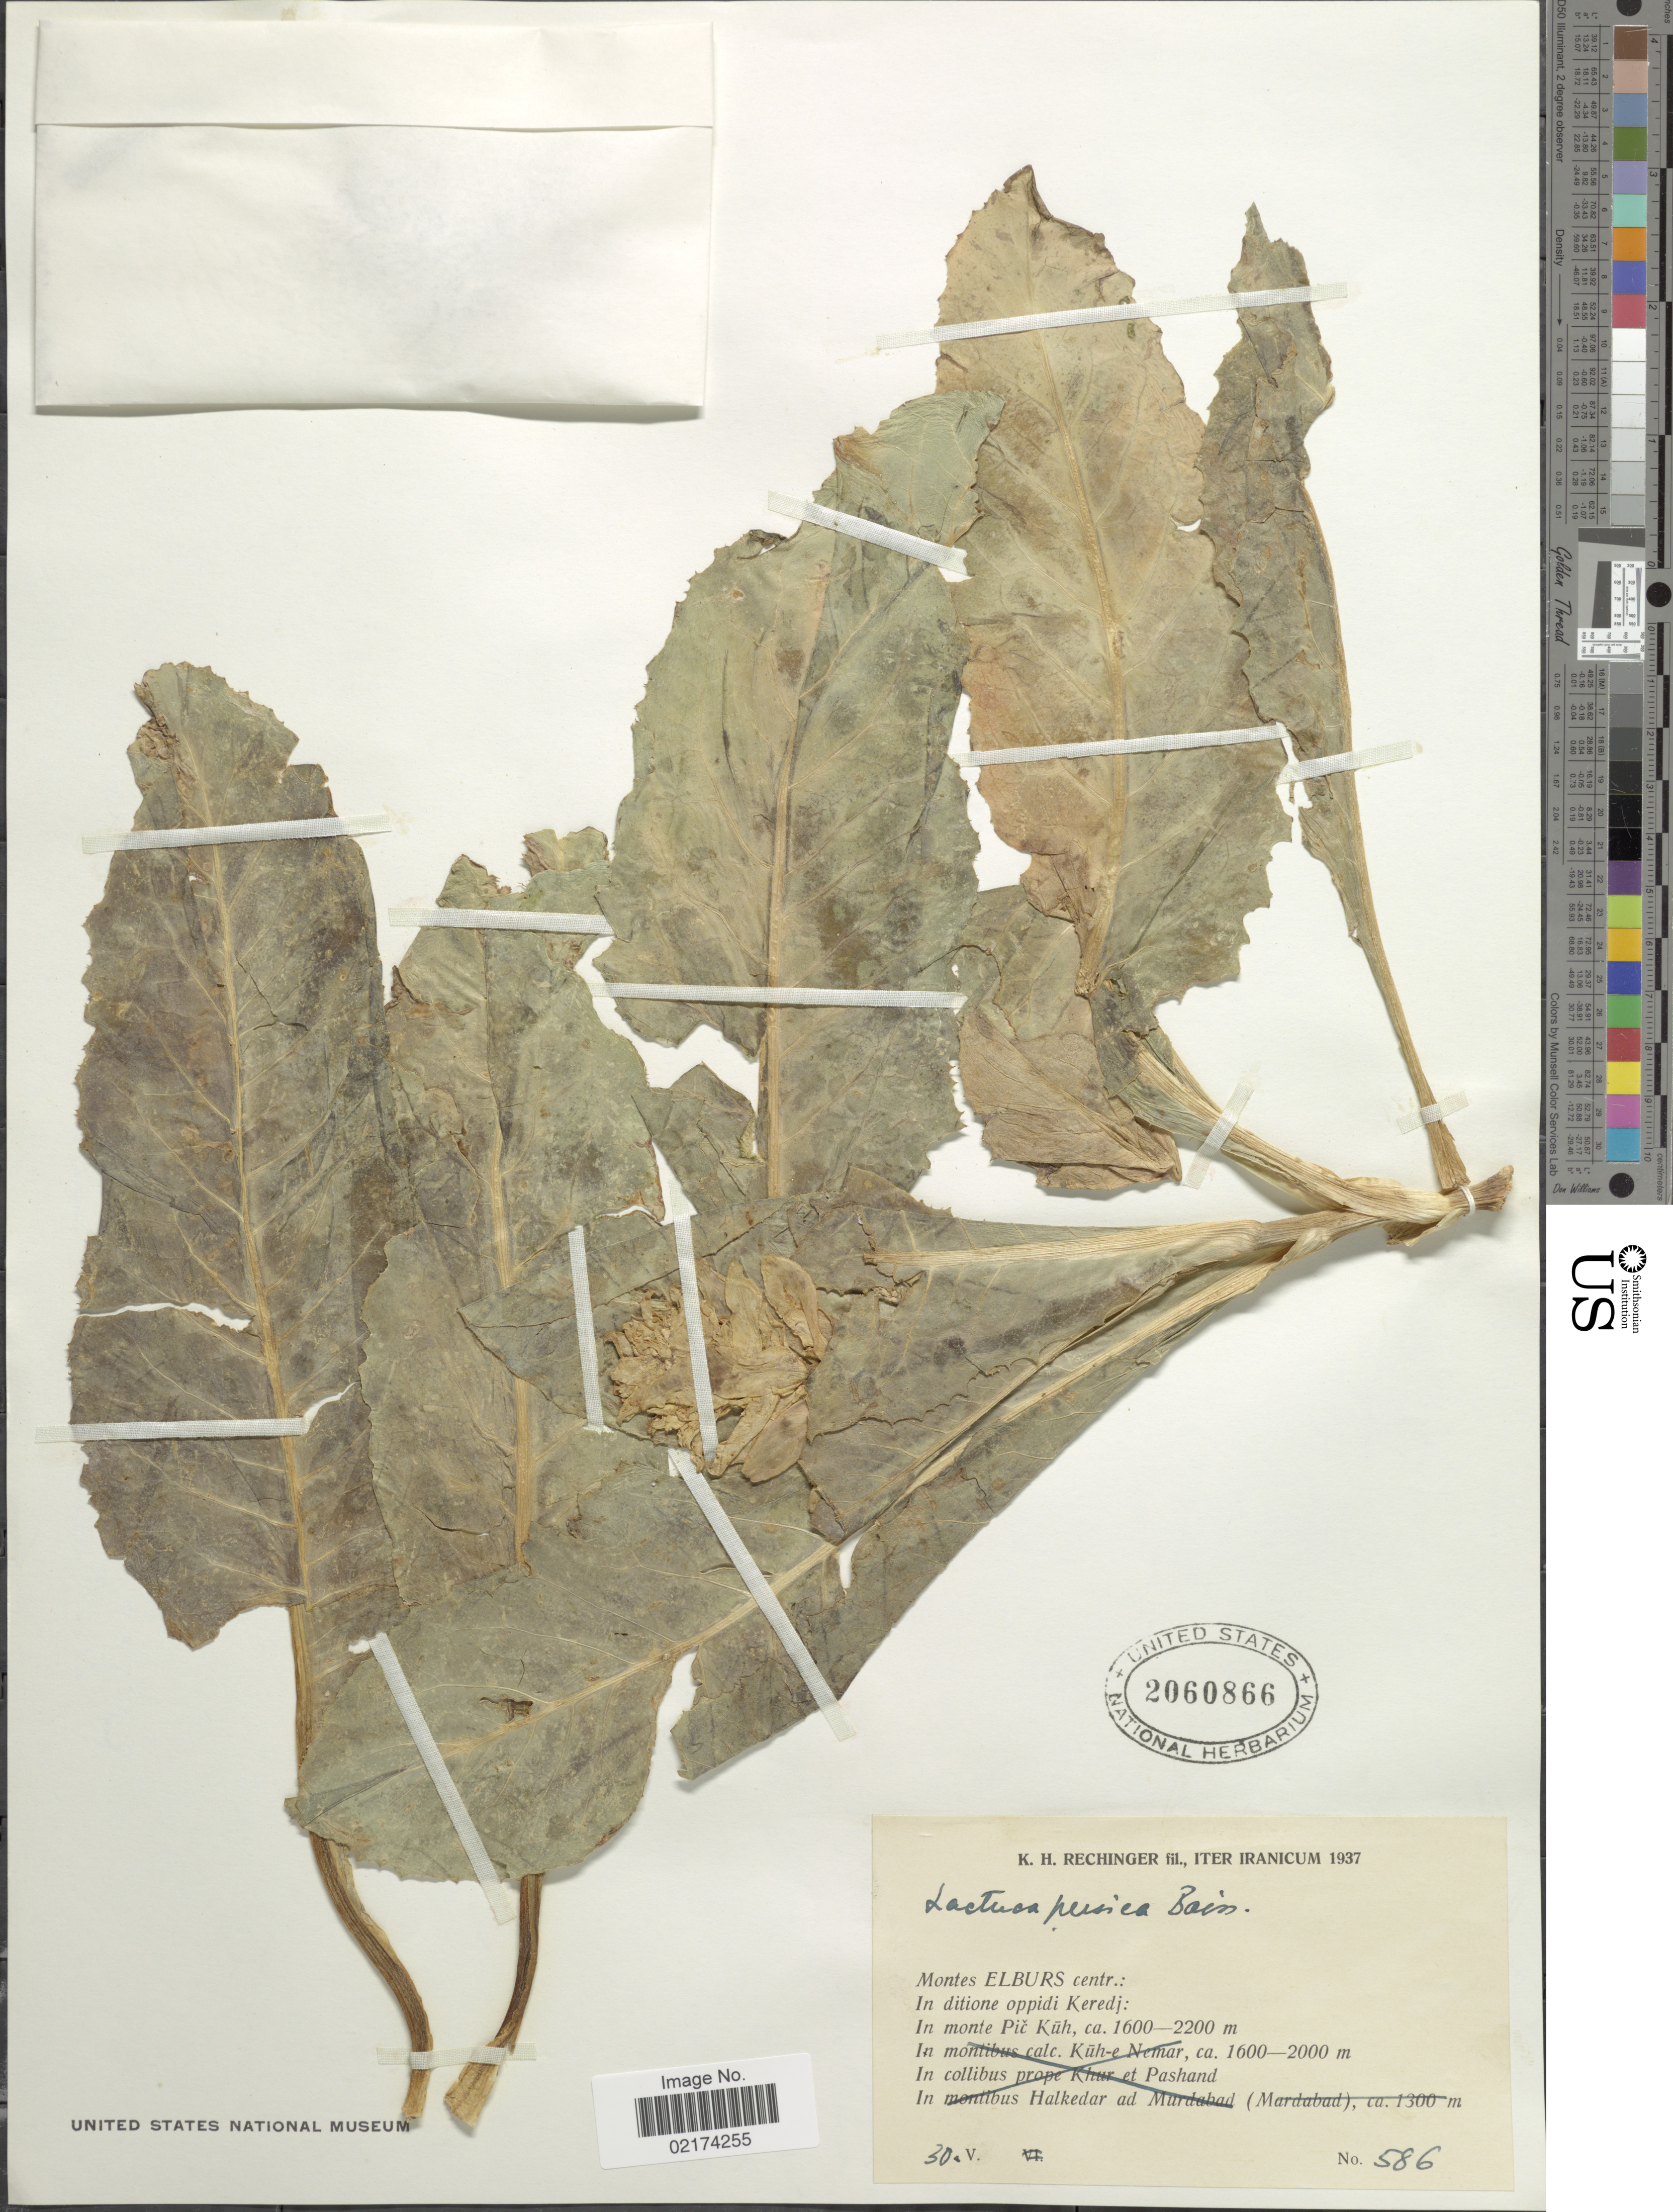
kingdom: Plantae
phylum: Tracheophyta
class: Magnoliopsida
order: Asterales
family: Asteraceae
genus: Lactuca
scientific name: Lactuca persica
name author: Boiss.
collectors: K. H. Rechinger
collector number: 586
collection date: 1937-05-30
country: Iran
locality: Montes Elburs centr., ditione oppidi Keredj, monte Pic Kuh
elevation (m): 1600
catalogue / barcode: US 2060866